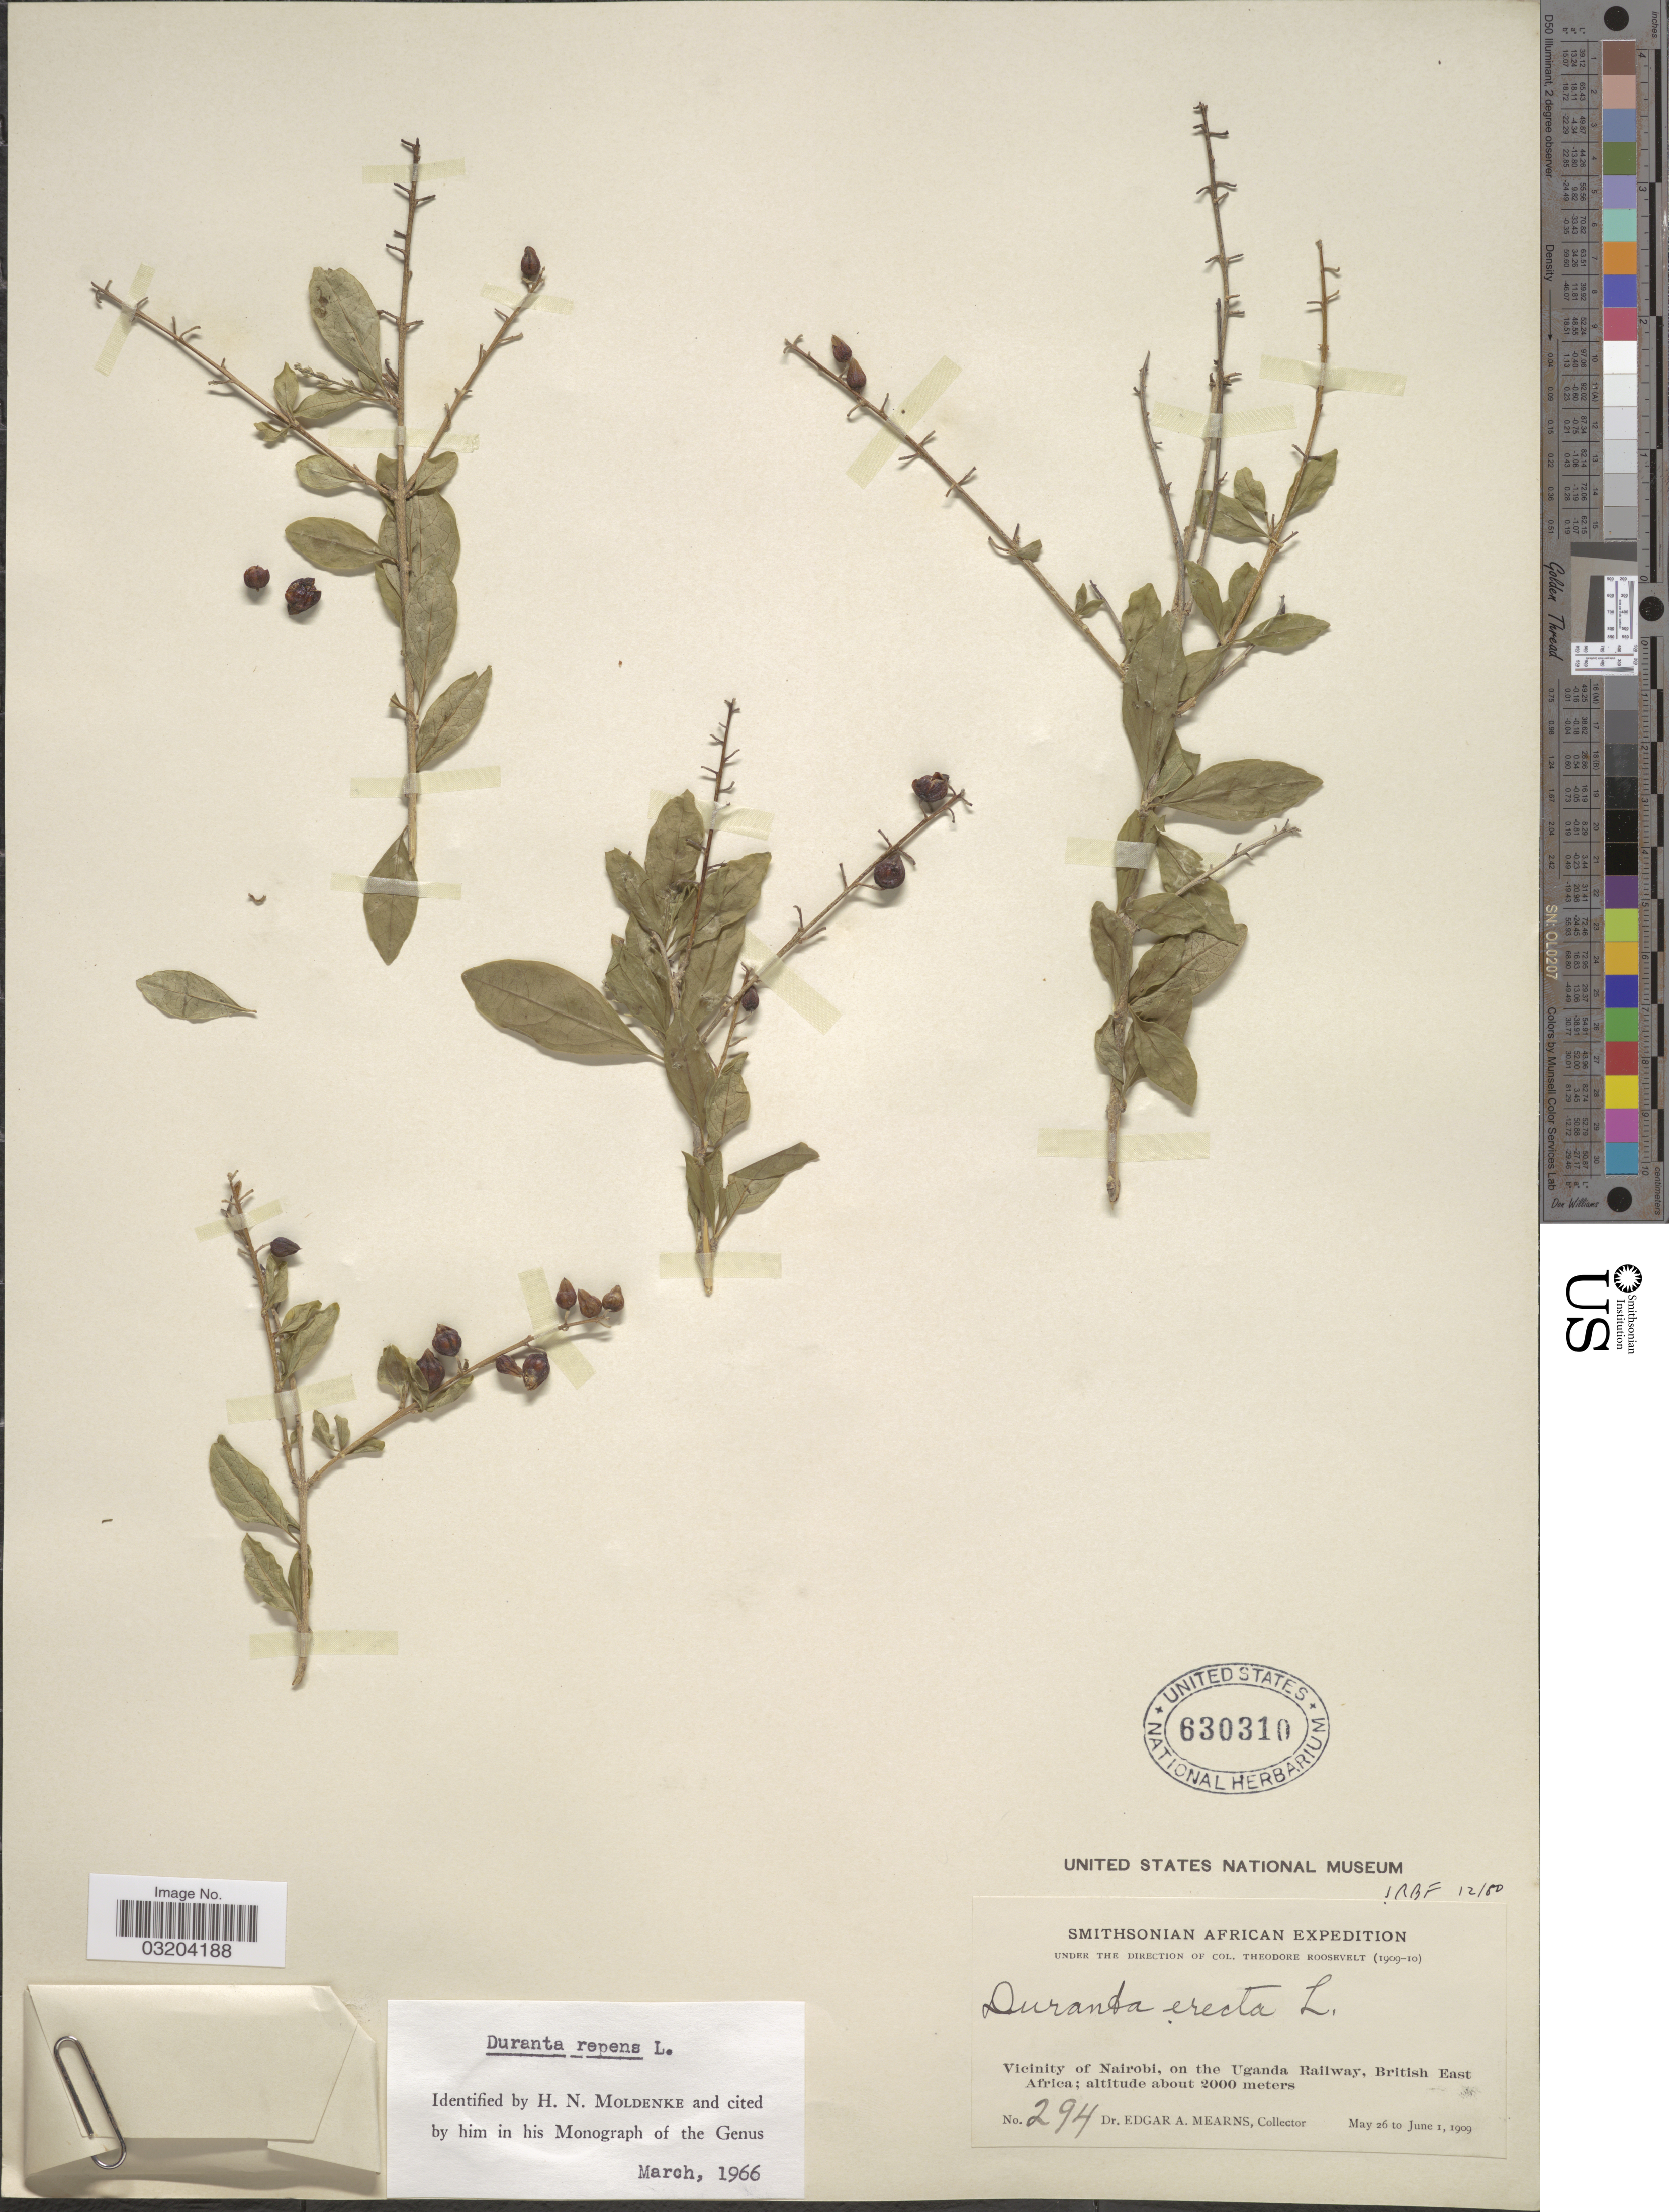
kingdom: Plantae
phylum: Tracheophyta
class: Magnoliopsida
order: Lamiales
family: Verbenaceae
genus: Duranta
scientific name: Duranta erecta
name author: L.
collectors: E. A. Mearns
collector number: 294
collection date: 1909-05-26/1909-06-01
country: Kenya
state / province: Nairobi Area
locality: Vicinity of Nairobi, on the Uganda Railway, British East Africa.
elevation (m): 2000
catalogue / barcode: US 630310